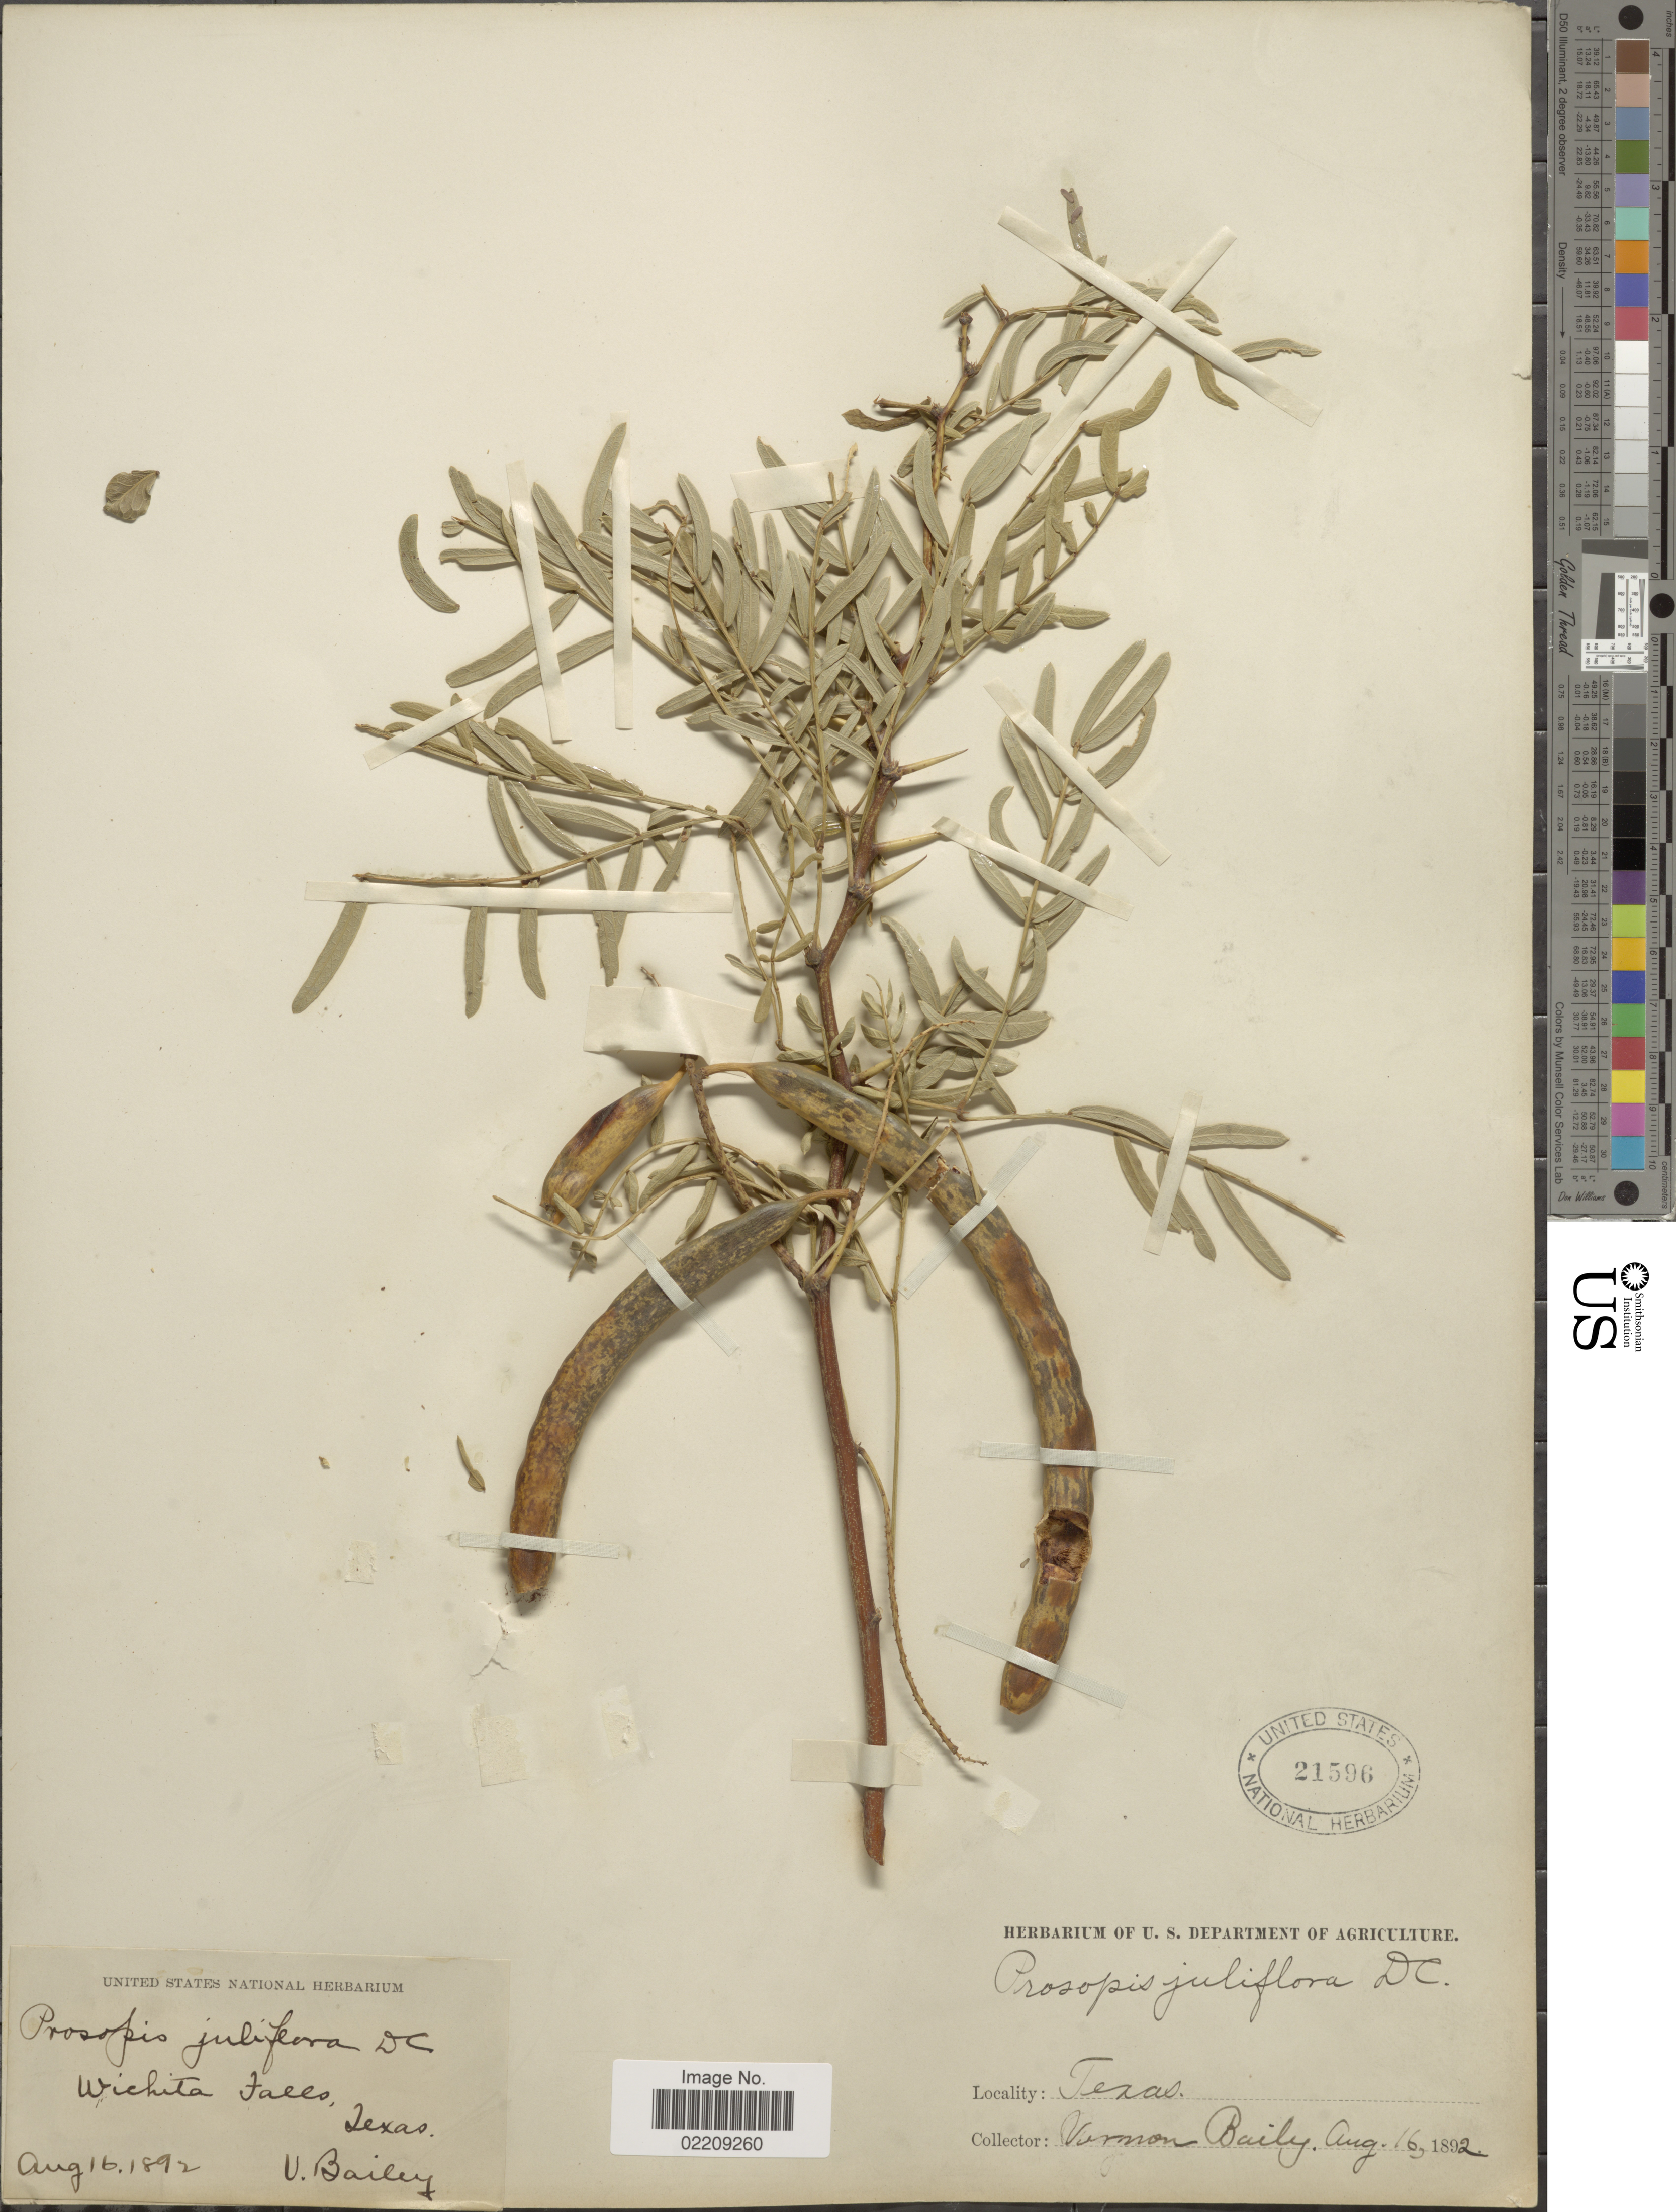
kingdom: Plantae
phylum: Tracheophyta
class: Magnoliopsida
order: Fabales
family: Fabaceae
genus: Neltuma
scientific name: Neltuma glandulosa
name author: (Torr.) Britton & Rose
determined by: Strong, Mark T., (BOT), Smithsonian Institution - National Museum of Natural History (UNITED STATES)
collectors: V. O. Bailey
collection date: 1892-08-16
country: United States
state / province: Texas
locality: Wichita Falls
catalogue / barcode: US 21596